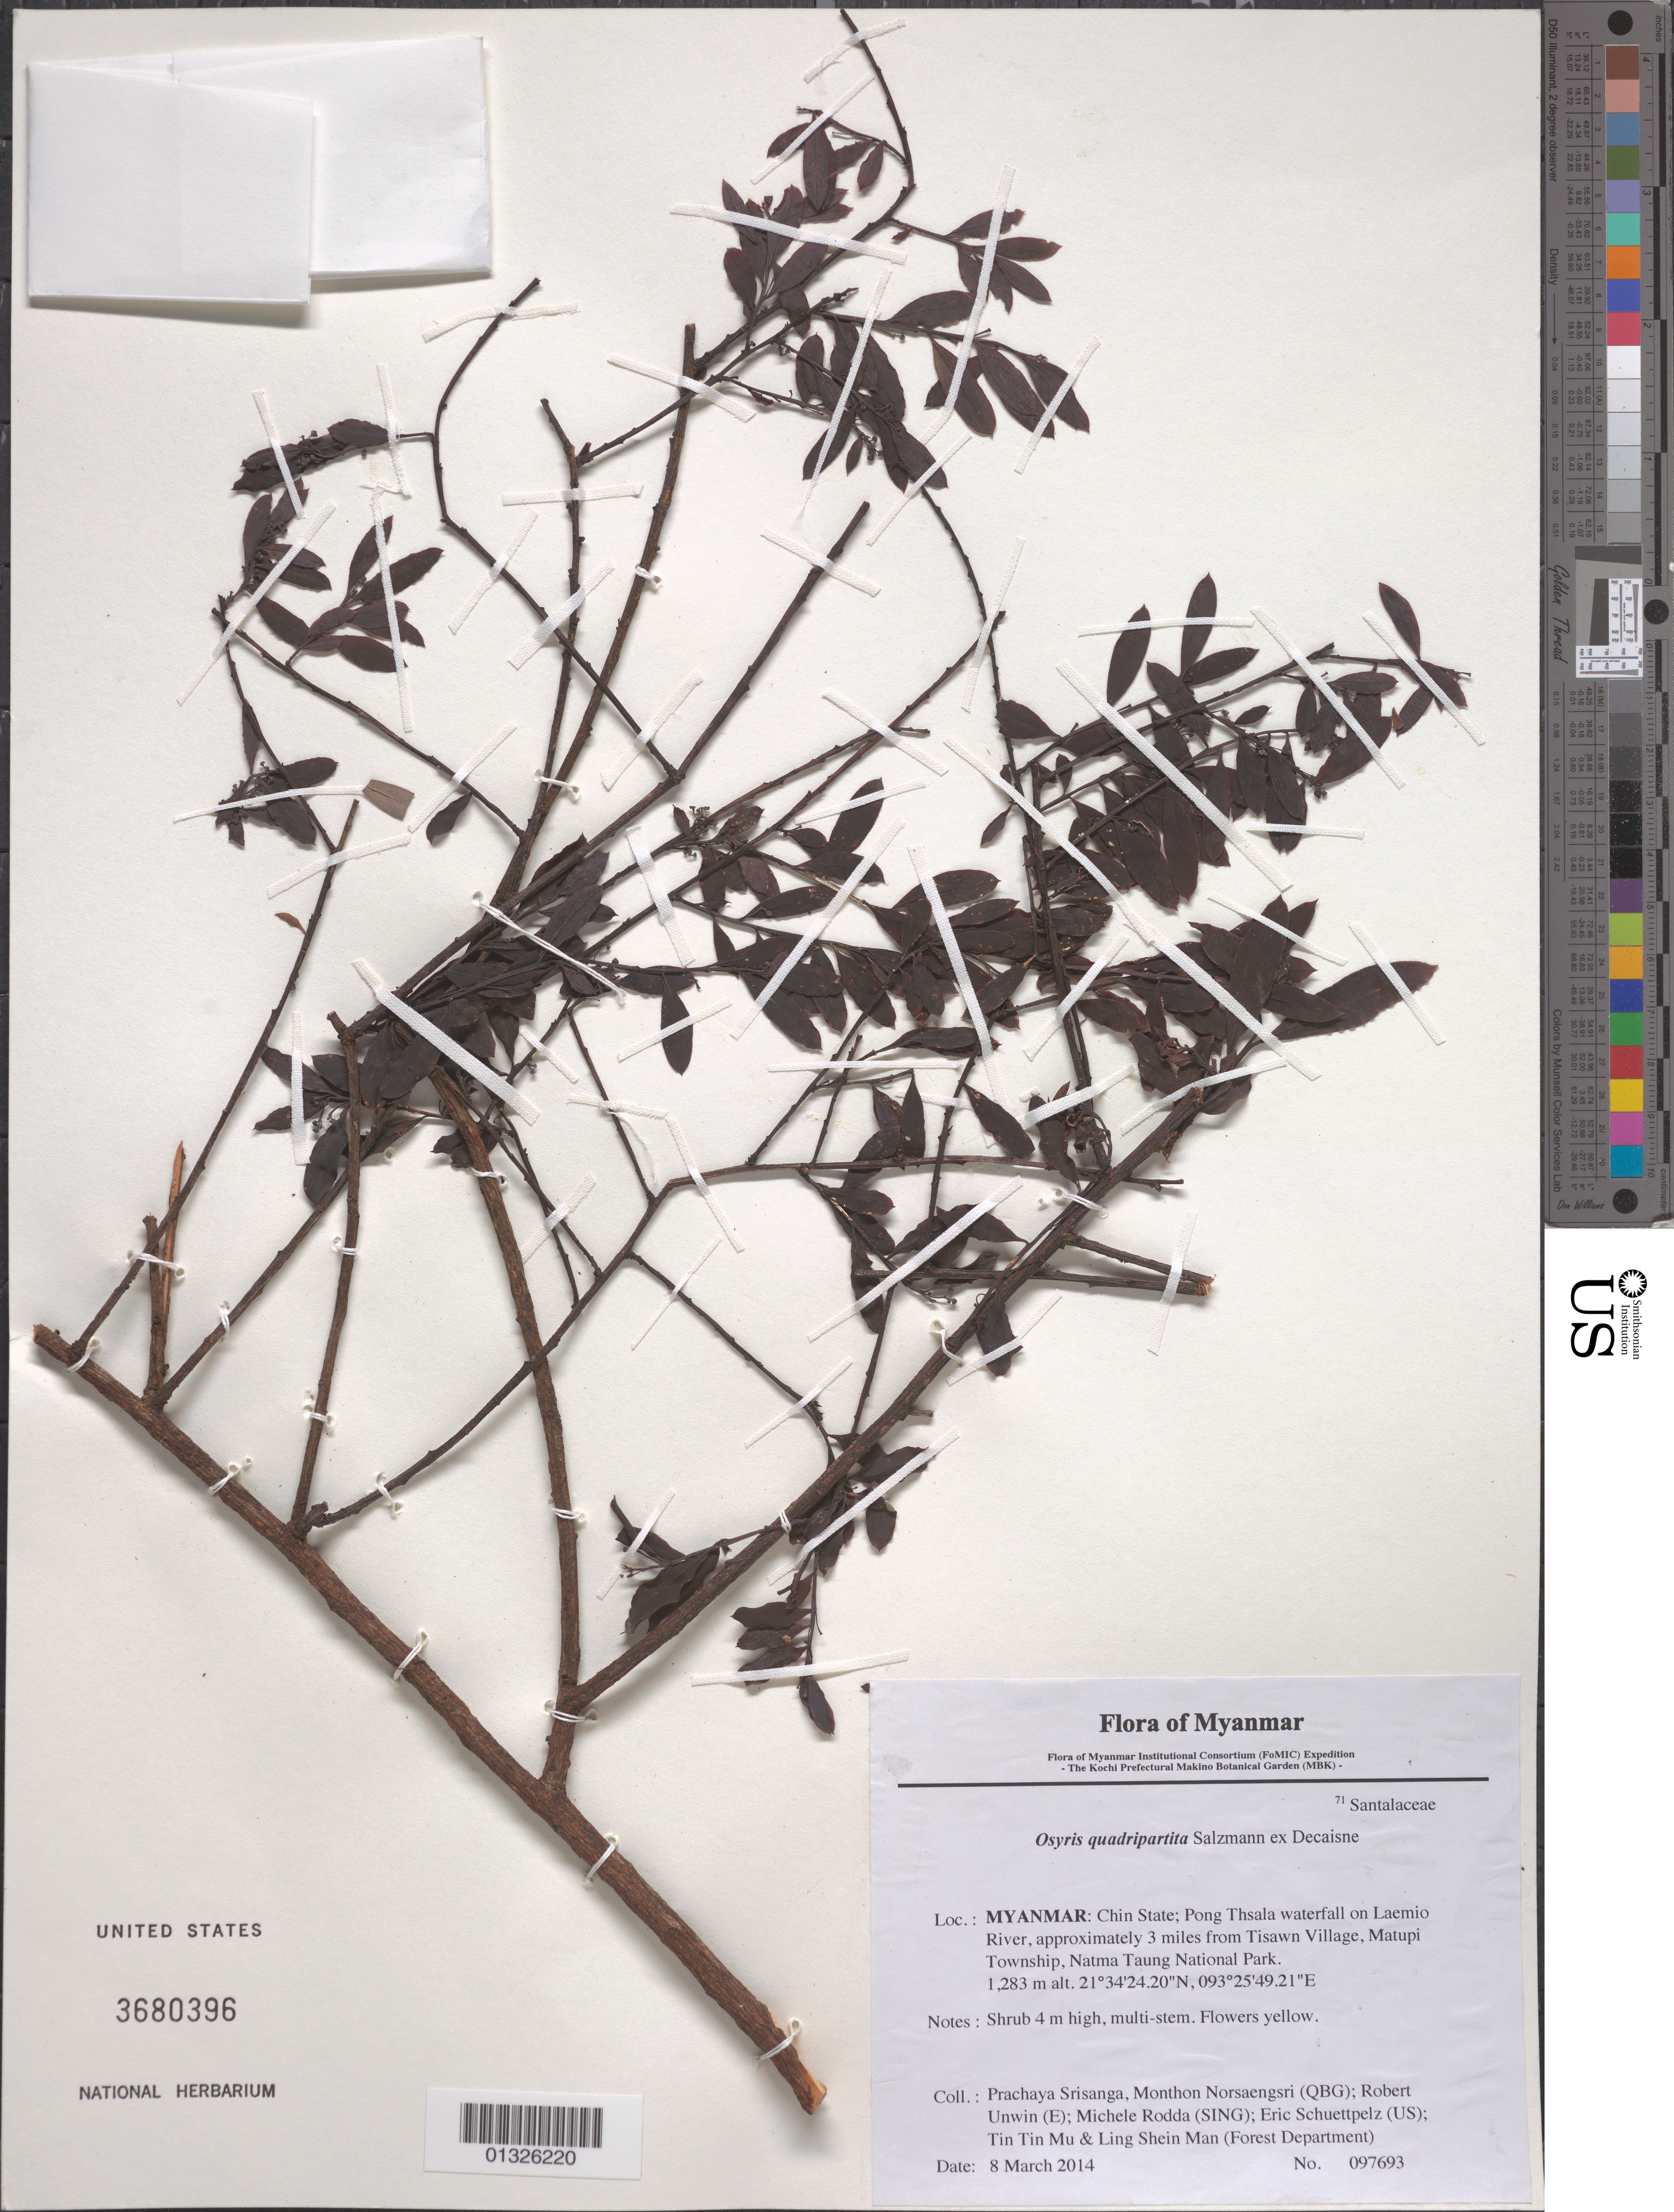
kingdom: Plantae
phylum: Tracheophyta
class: Magnoliopsida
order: Santalales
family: Santalaceae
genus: Osyris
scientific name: Osyris quadripartita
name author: Salzm. ex Decne.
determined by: Fujikawa, Kazumi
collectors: P. Srisanga, M. Norsaengsri, R. Unwin, M. Rodda, E. Schuettpelz, Tin Tin Mu & Ling Shein Man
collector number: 97693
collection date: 2014-03-08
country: Myanmar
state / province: Chin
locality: Pong Thsala waterfall on Laemio River, approximately 3 miles from Tisawn Village, Matupi Township, Natma Taung National Park.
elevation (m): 1283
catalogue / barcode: US 3680396